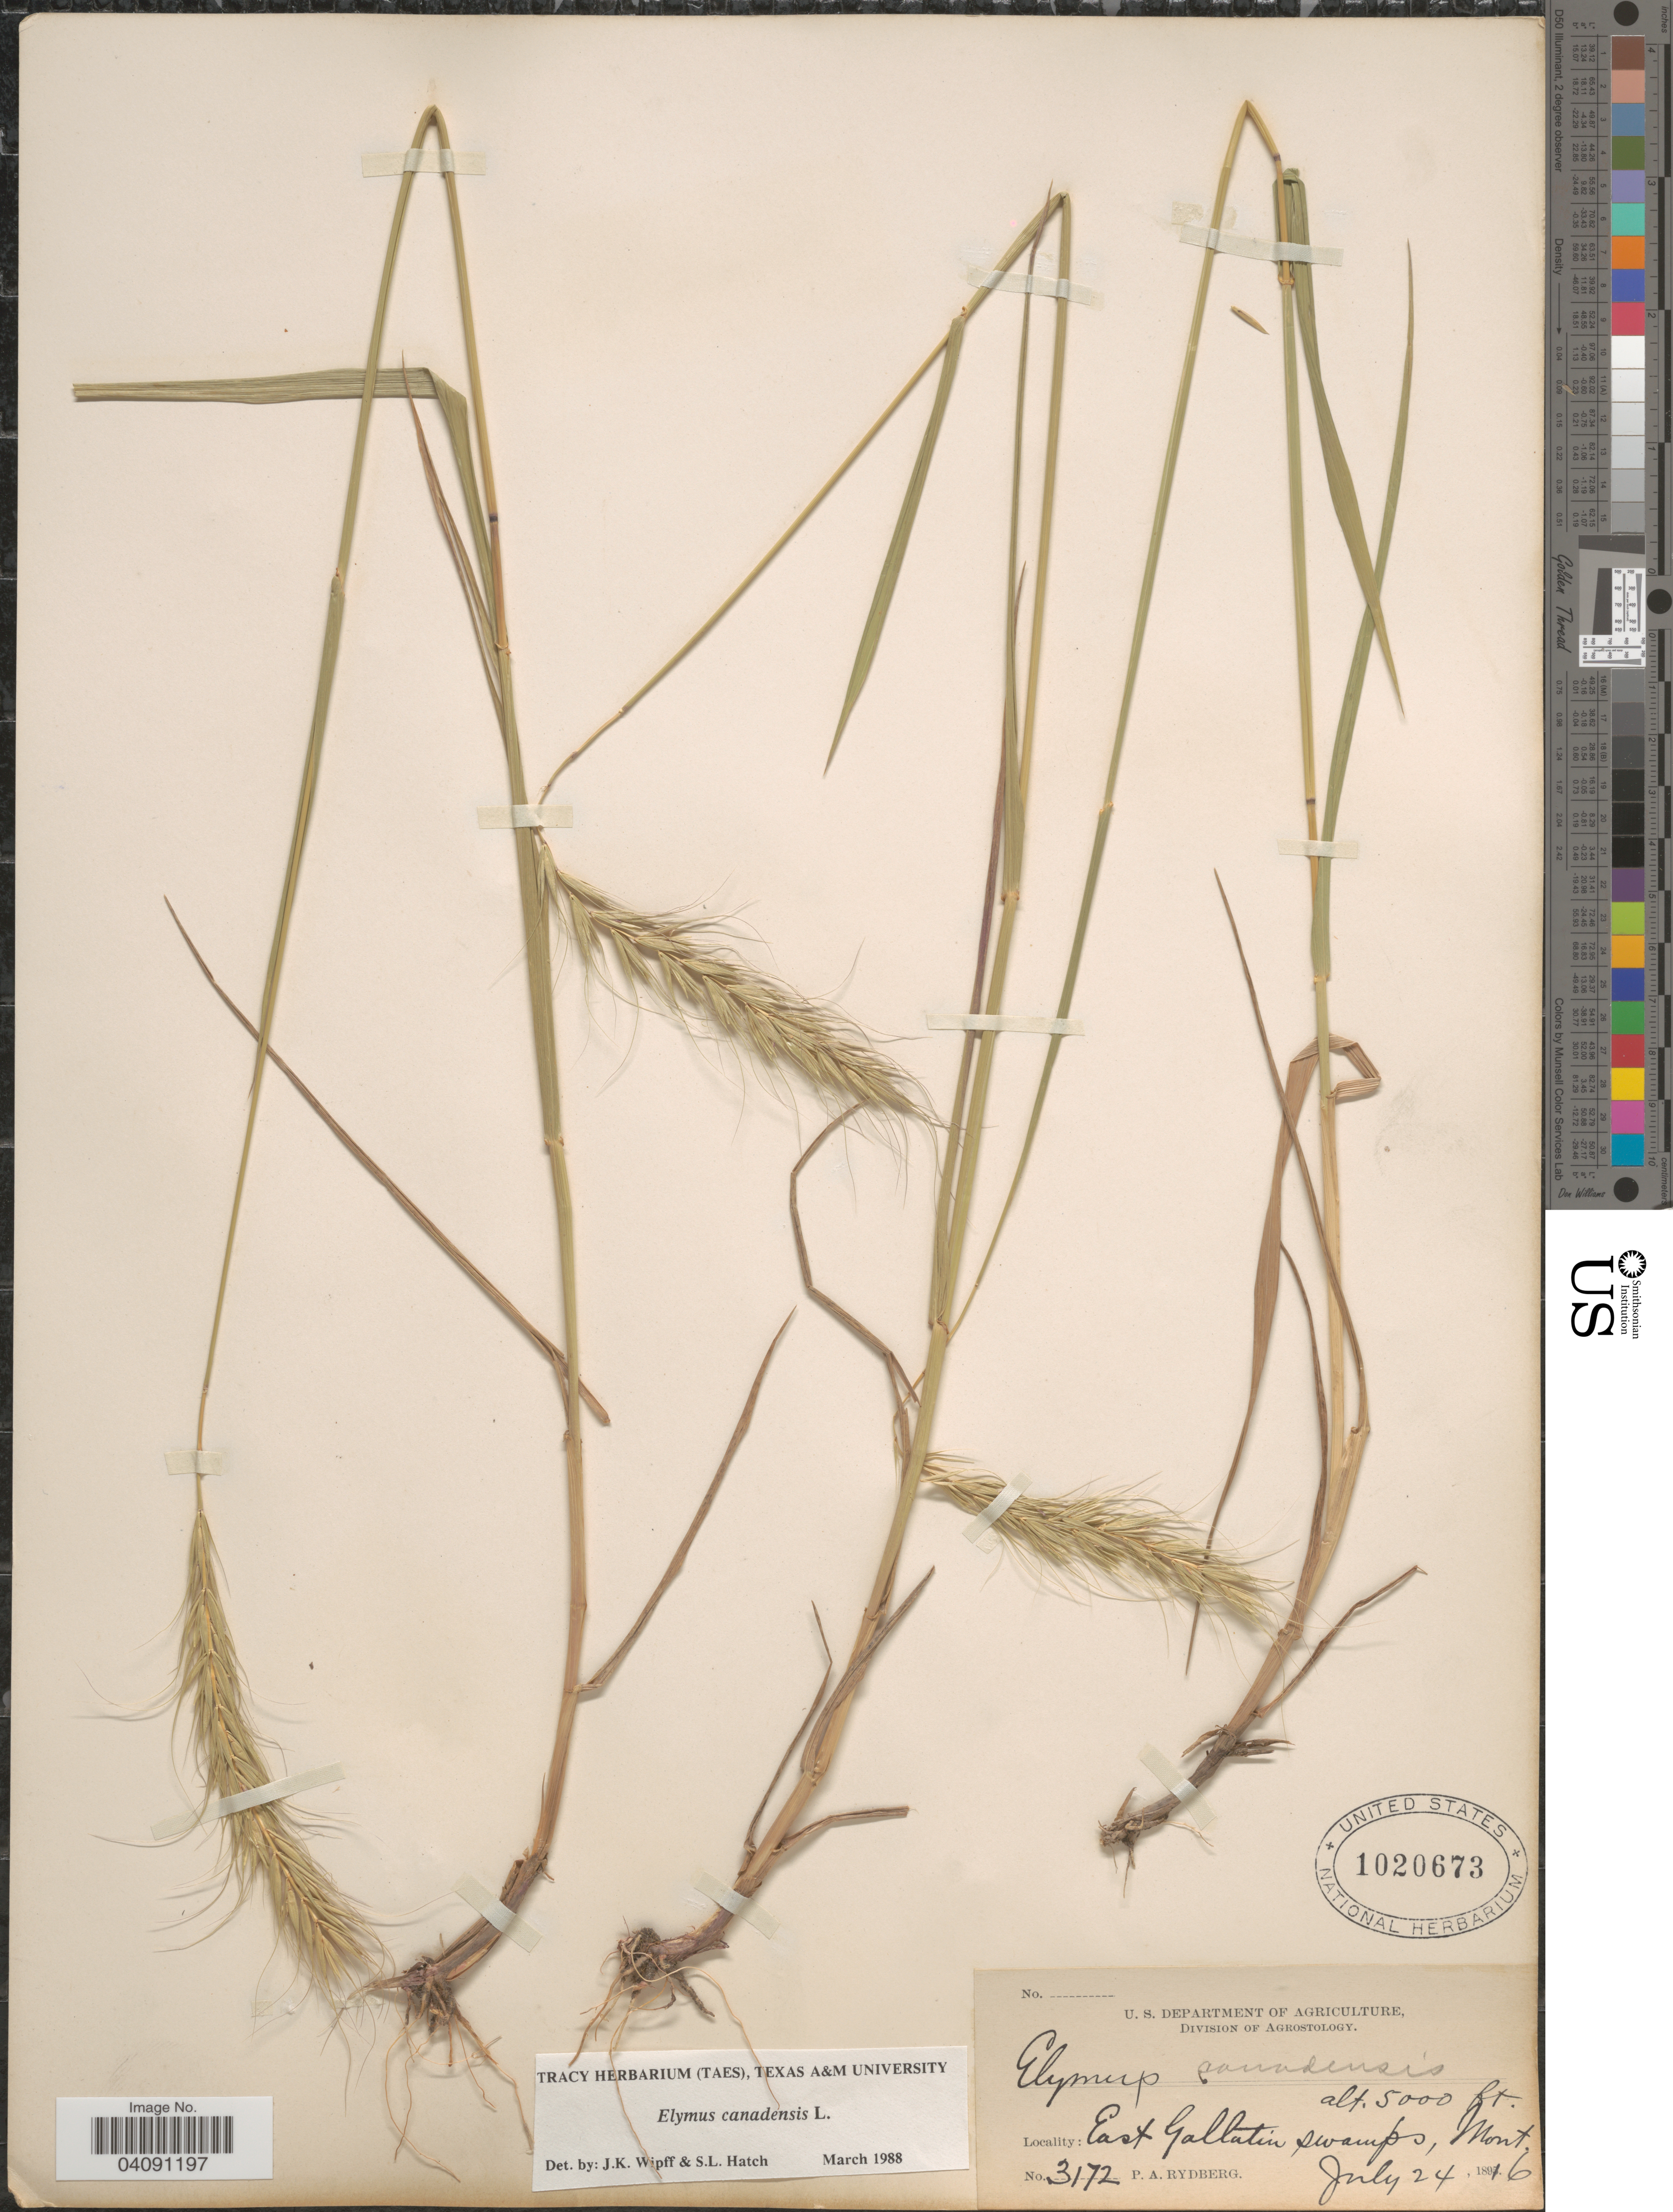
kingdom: Plantae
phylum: Tracheophyta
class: Liliopsida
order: Poales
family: Poaceae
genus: Elymus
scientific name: Elymus canadensis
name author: L.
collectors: P. A. Rydberg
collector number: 3172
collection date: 1896-07-24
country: United States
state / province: Montana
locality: East Gallatin swamps.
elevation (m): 1524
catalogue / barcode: US 1020673